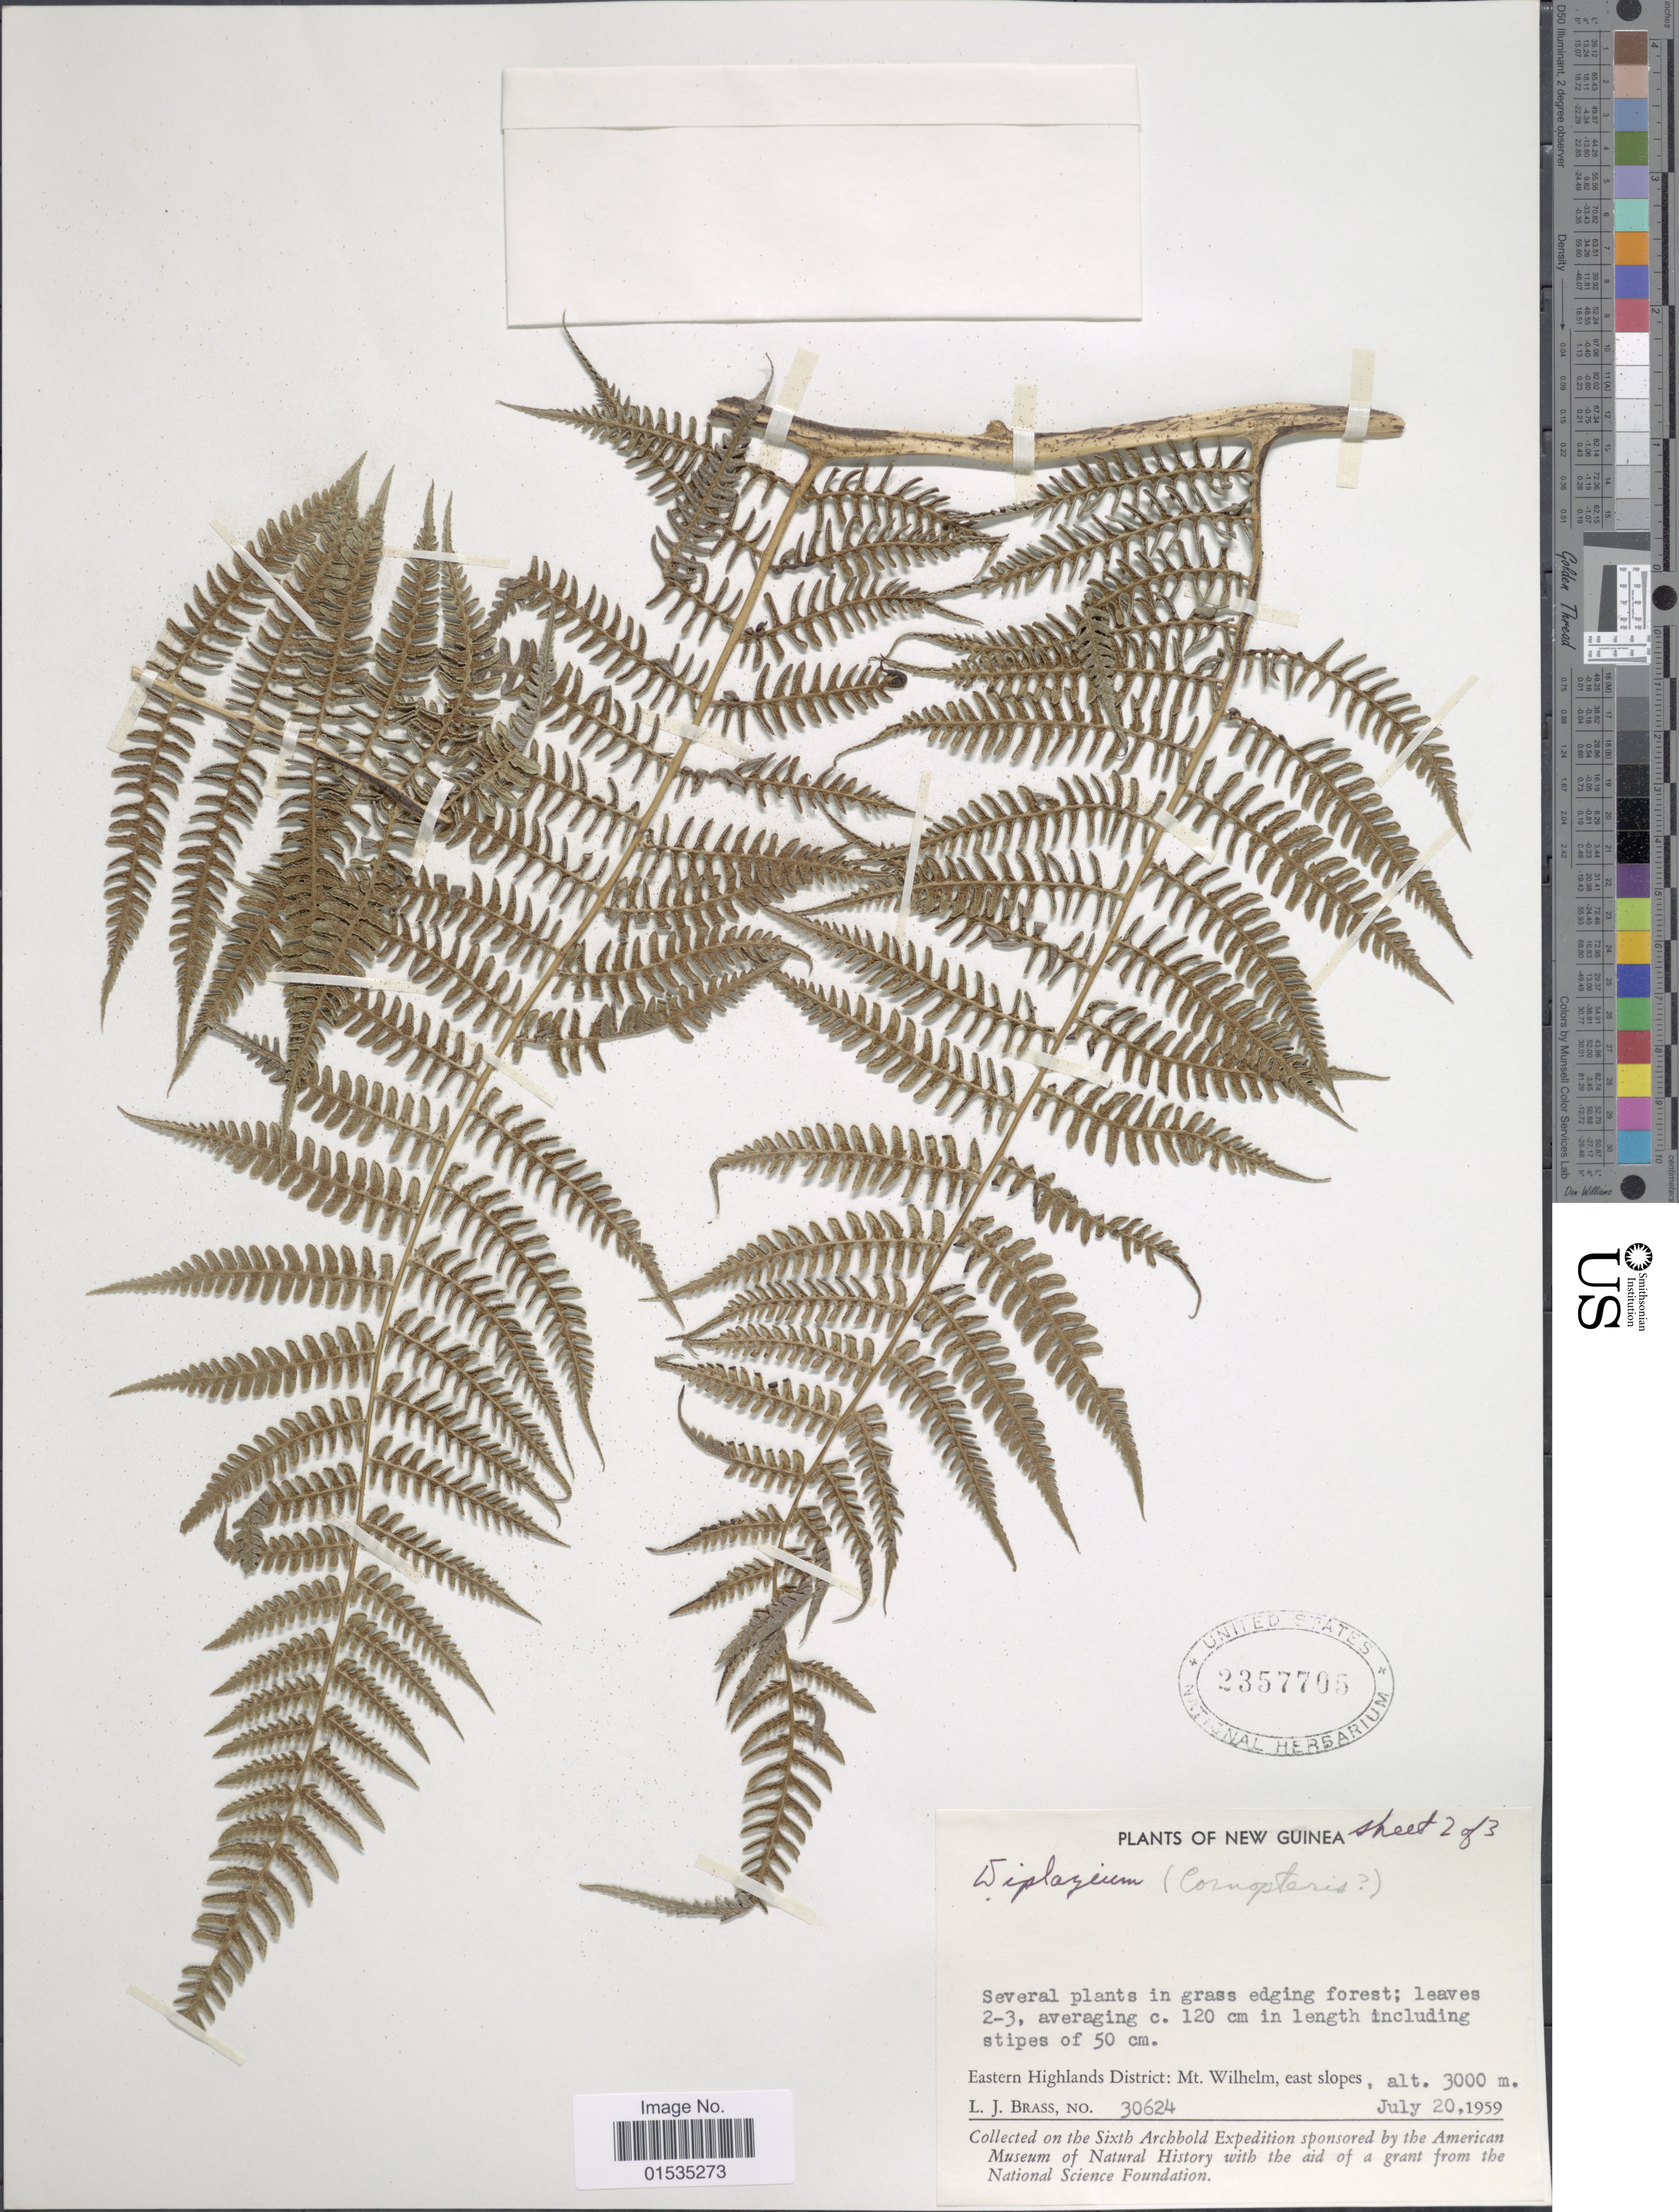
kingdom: Plantae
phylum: Tracheophyta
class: Polypodiopsida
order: Polypodiales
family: Athyriaceae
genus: Diplazium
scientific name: Diplazium sp.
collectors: L. J. Brass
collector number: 30624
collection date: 1959-07-20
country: Papua New Guinea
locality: New Guinea, Eastern Highlands District: Mt. Wilhelm east slopes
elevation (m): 3000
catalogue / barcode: US 2357705